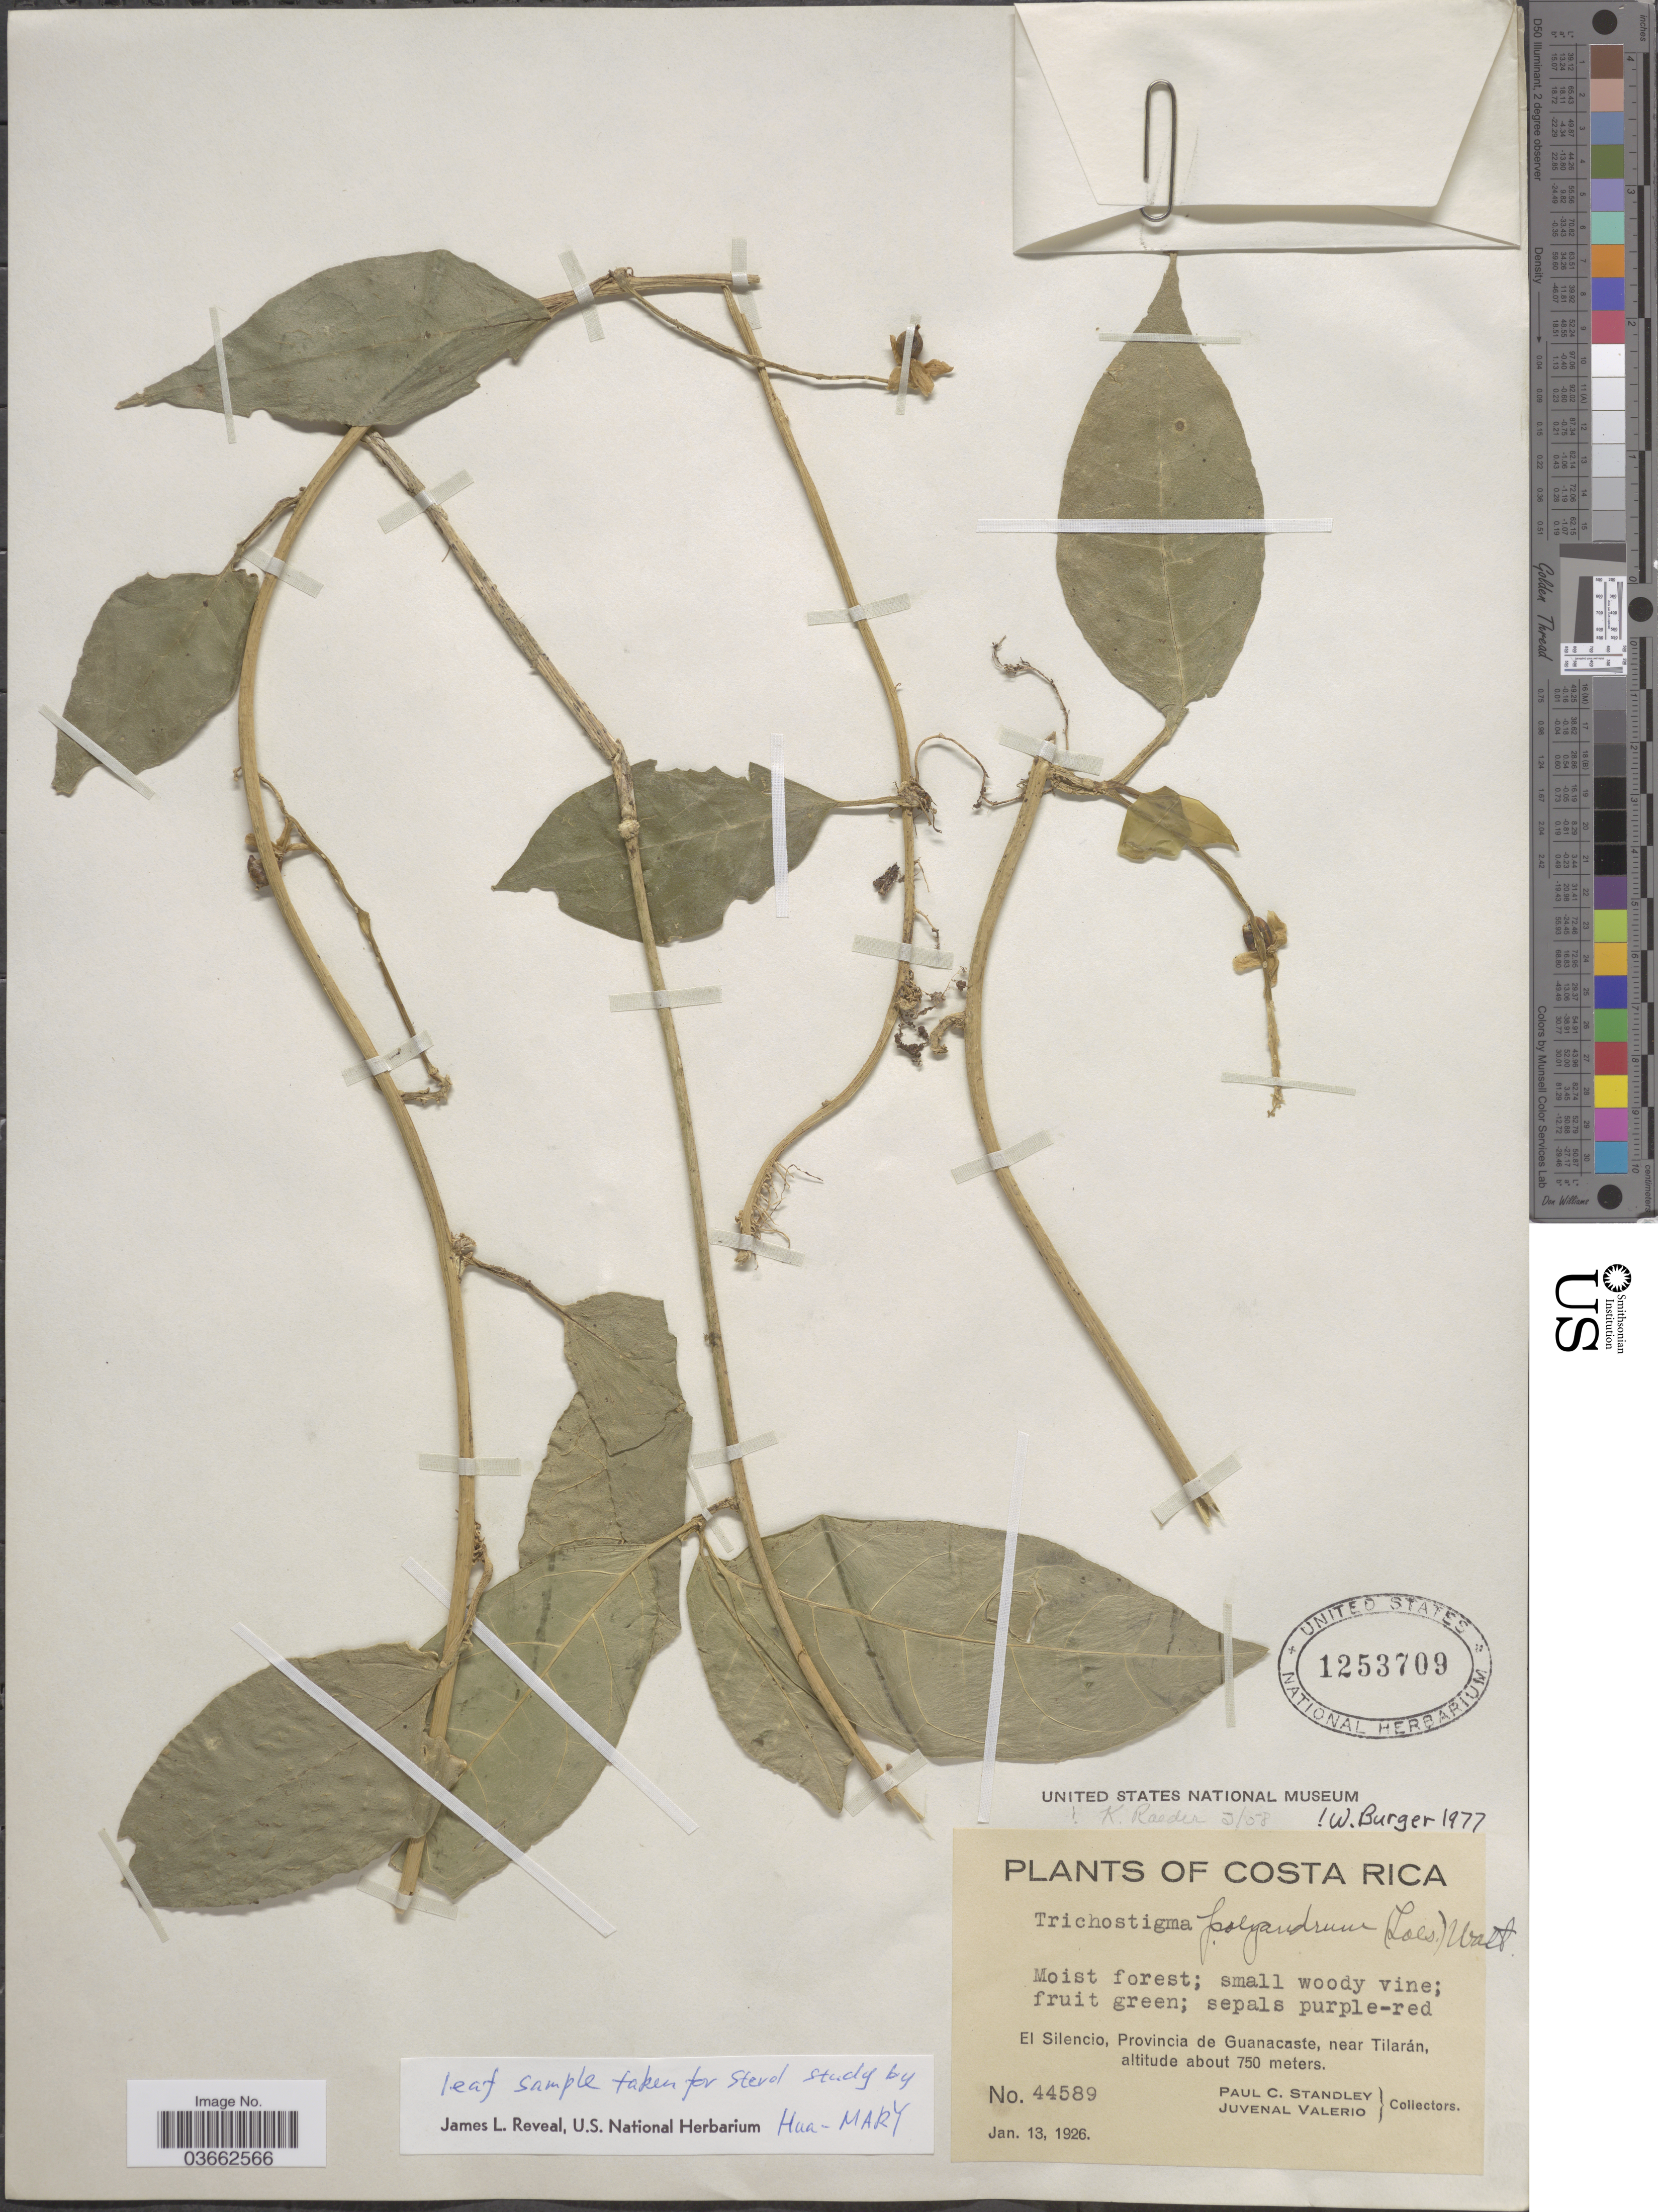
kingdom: Plantae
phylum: Tracheophyta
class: Magnoliopsida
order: Caryophyllales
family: Phytolaccaceae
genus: Trichostigma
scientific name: Trichostigma polyandrum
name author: (Loes.) H. Walter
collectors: P. C. Standley & J. Valerio R.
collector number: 44589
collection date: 1926-01-13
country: Costa Rica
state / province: Guanacaste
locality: El Silencio, near Tilarán.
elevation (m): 750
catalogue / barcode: US 1253709